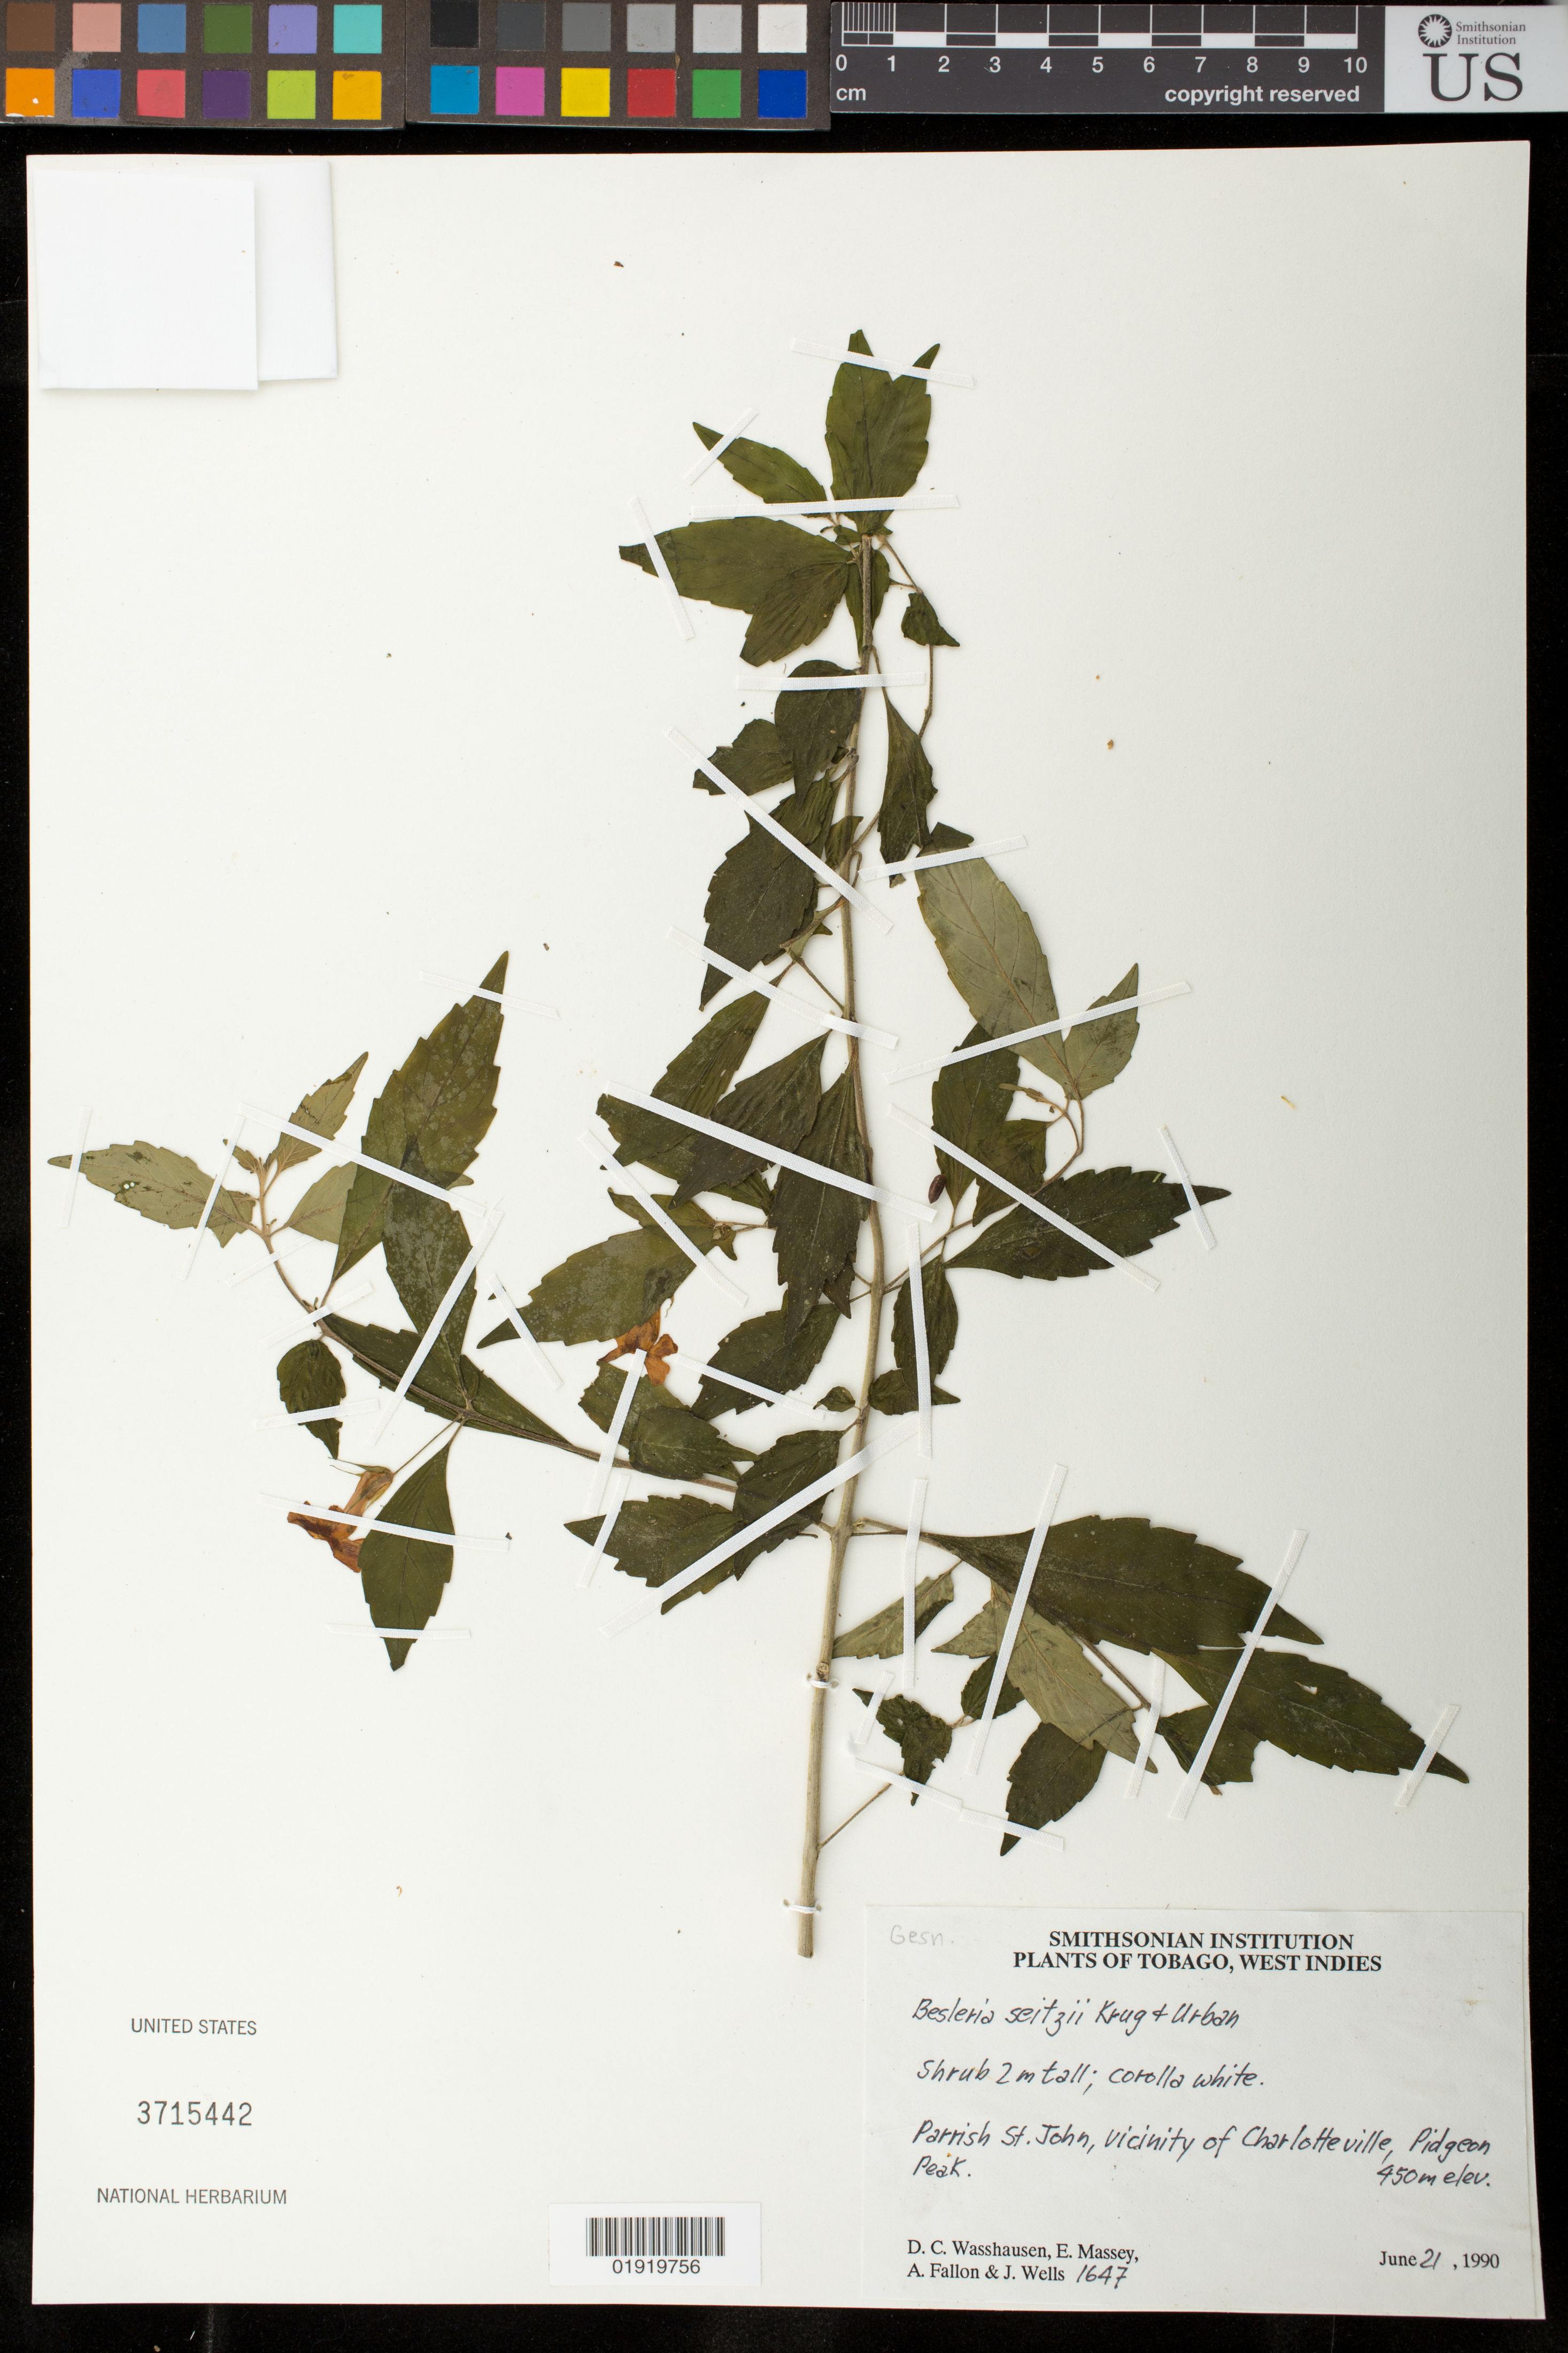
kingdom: Plantae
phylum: Tracheophyta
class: Magnoliopsida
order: Lamiales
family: Gesneriaceae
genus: Besleria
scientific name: Besleria seitzii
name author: Krug & Urb.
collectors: D. C. Wasshausen, E. Massey, A. Fallon & J. Wells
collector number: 1647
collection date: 1990-06-21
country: Trinidad and Tobago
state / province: Tobago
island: Tobago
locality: Parish St. John, vicinity of Charlotteville, Pidgeon Peak.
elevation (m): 450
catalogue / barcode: US 3715442